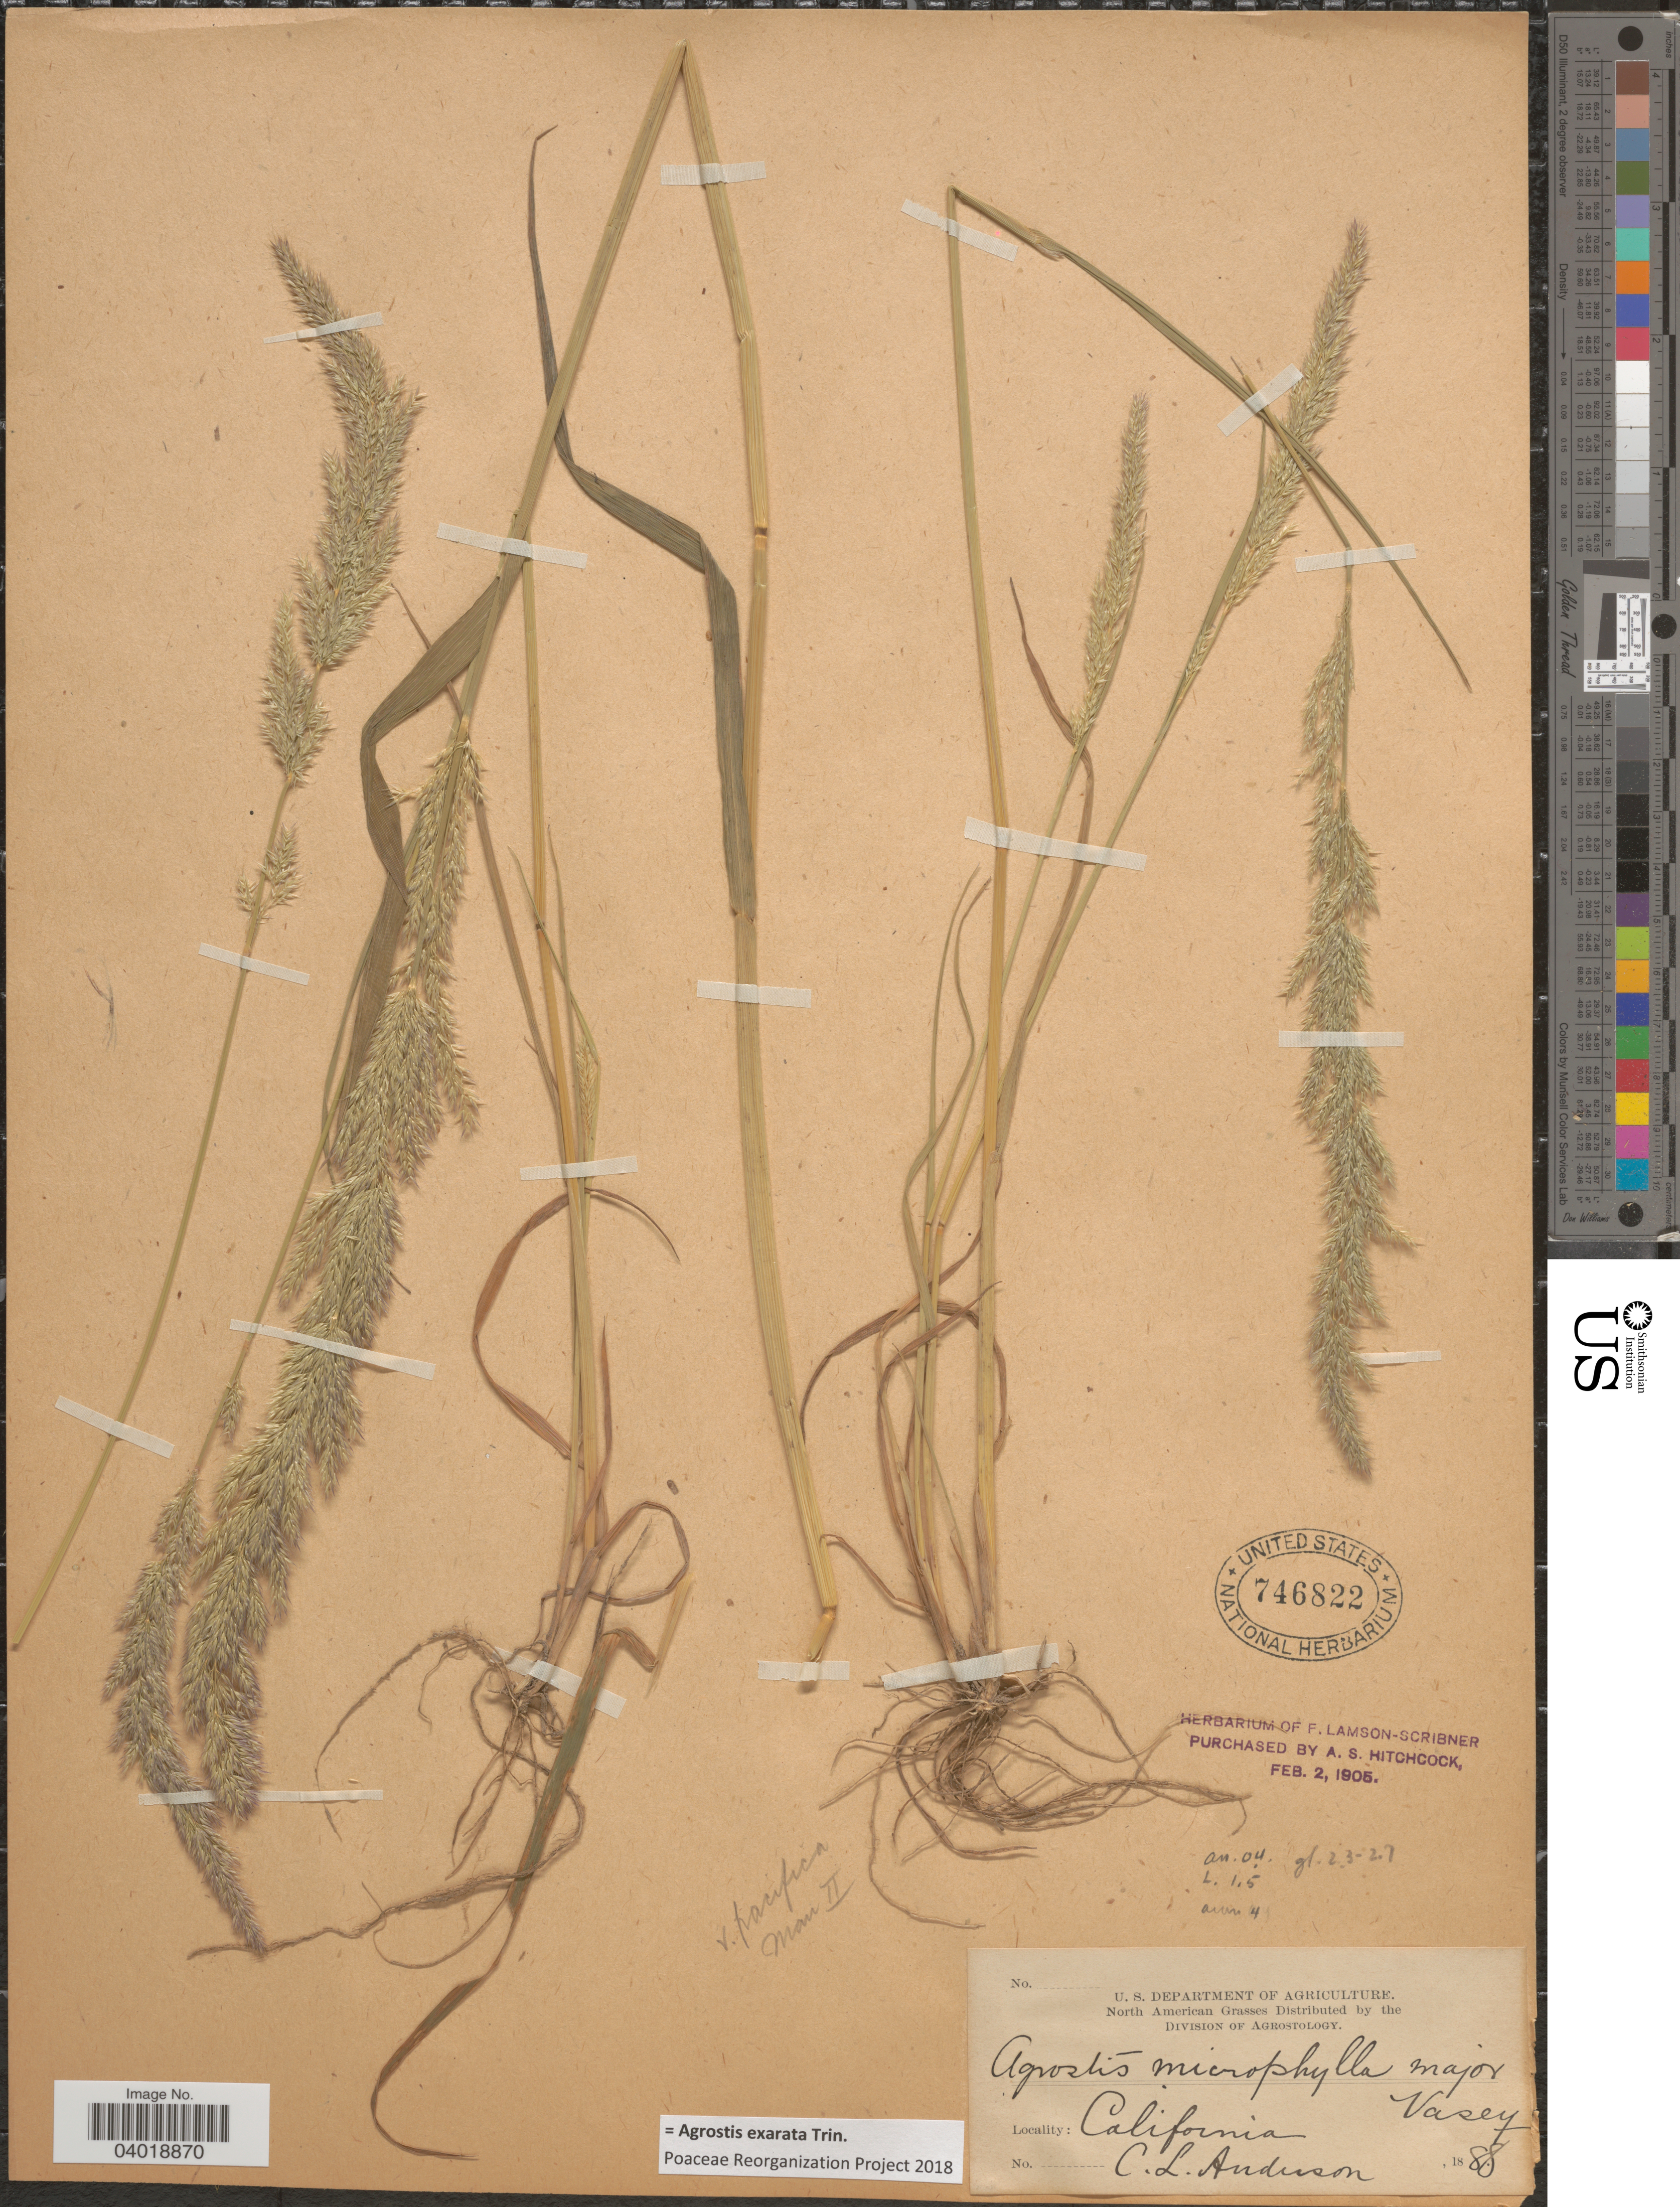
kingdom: Plantae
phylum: Tracheophyta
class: Liliopsida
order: Poales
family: Poaceae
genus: Agrostis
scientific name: Agrostis exarata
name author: Trin.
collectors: C. L. Anderson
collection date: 1888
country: United States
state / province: California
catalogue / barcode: US 746822